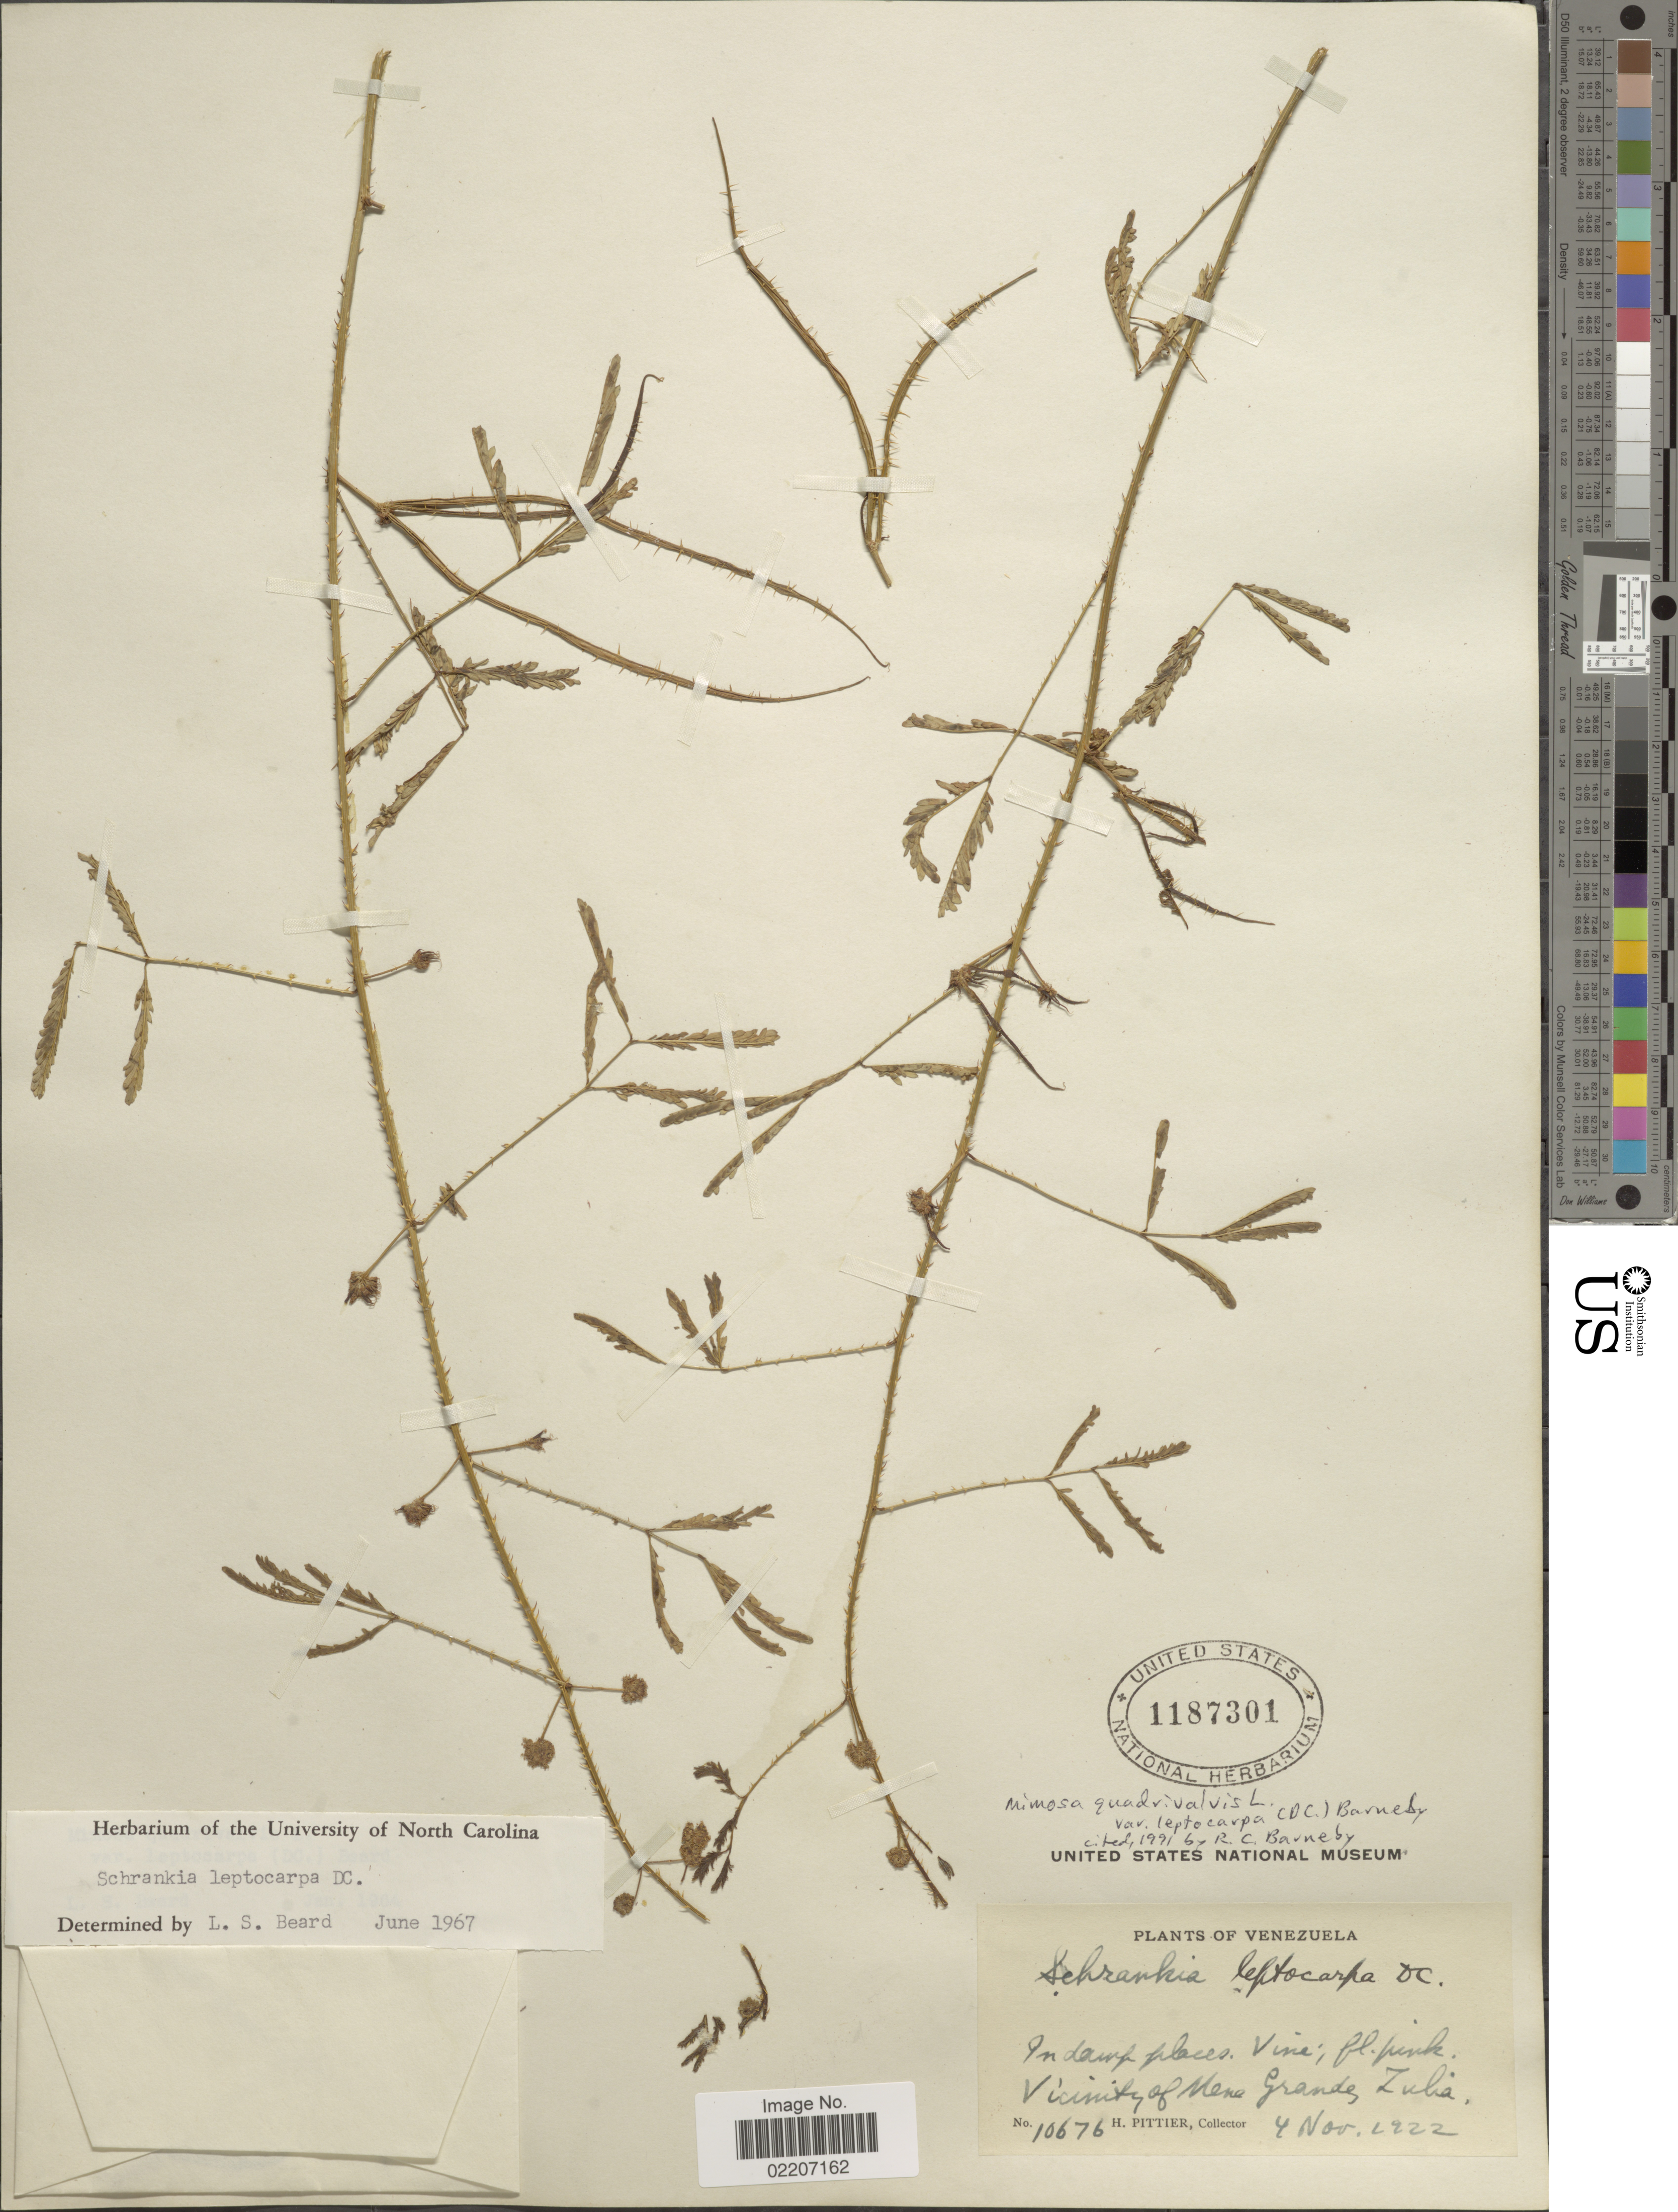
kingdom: Plantae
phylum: Tracheophyta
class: Magnoliopsida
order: Fabales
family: Fabaceae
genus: Mimosa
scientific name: Mimosa candollei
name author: R. Grether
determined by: Strong, Mark T., (BOT), Smithsonian Institution - National Museum of Natural History (UNITED STATES)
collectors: H. F. Pittier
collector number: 10676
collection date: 1922-11-04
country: Venezuela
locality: Vicinity of Mena Grande Zulia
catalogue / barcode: US 1187301